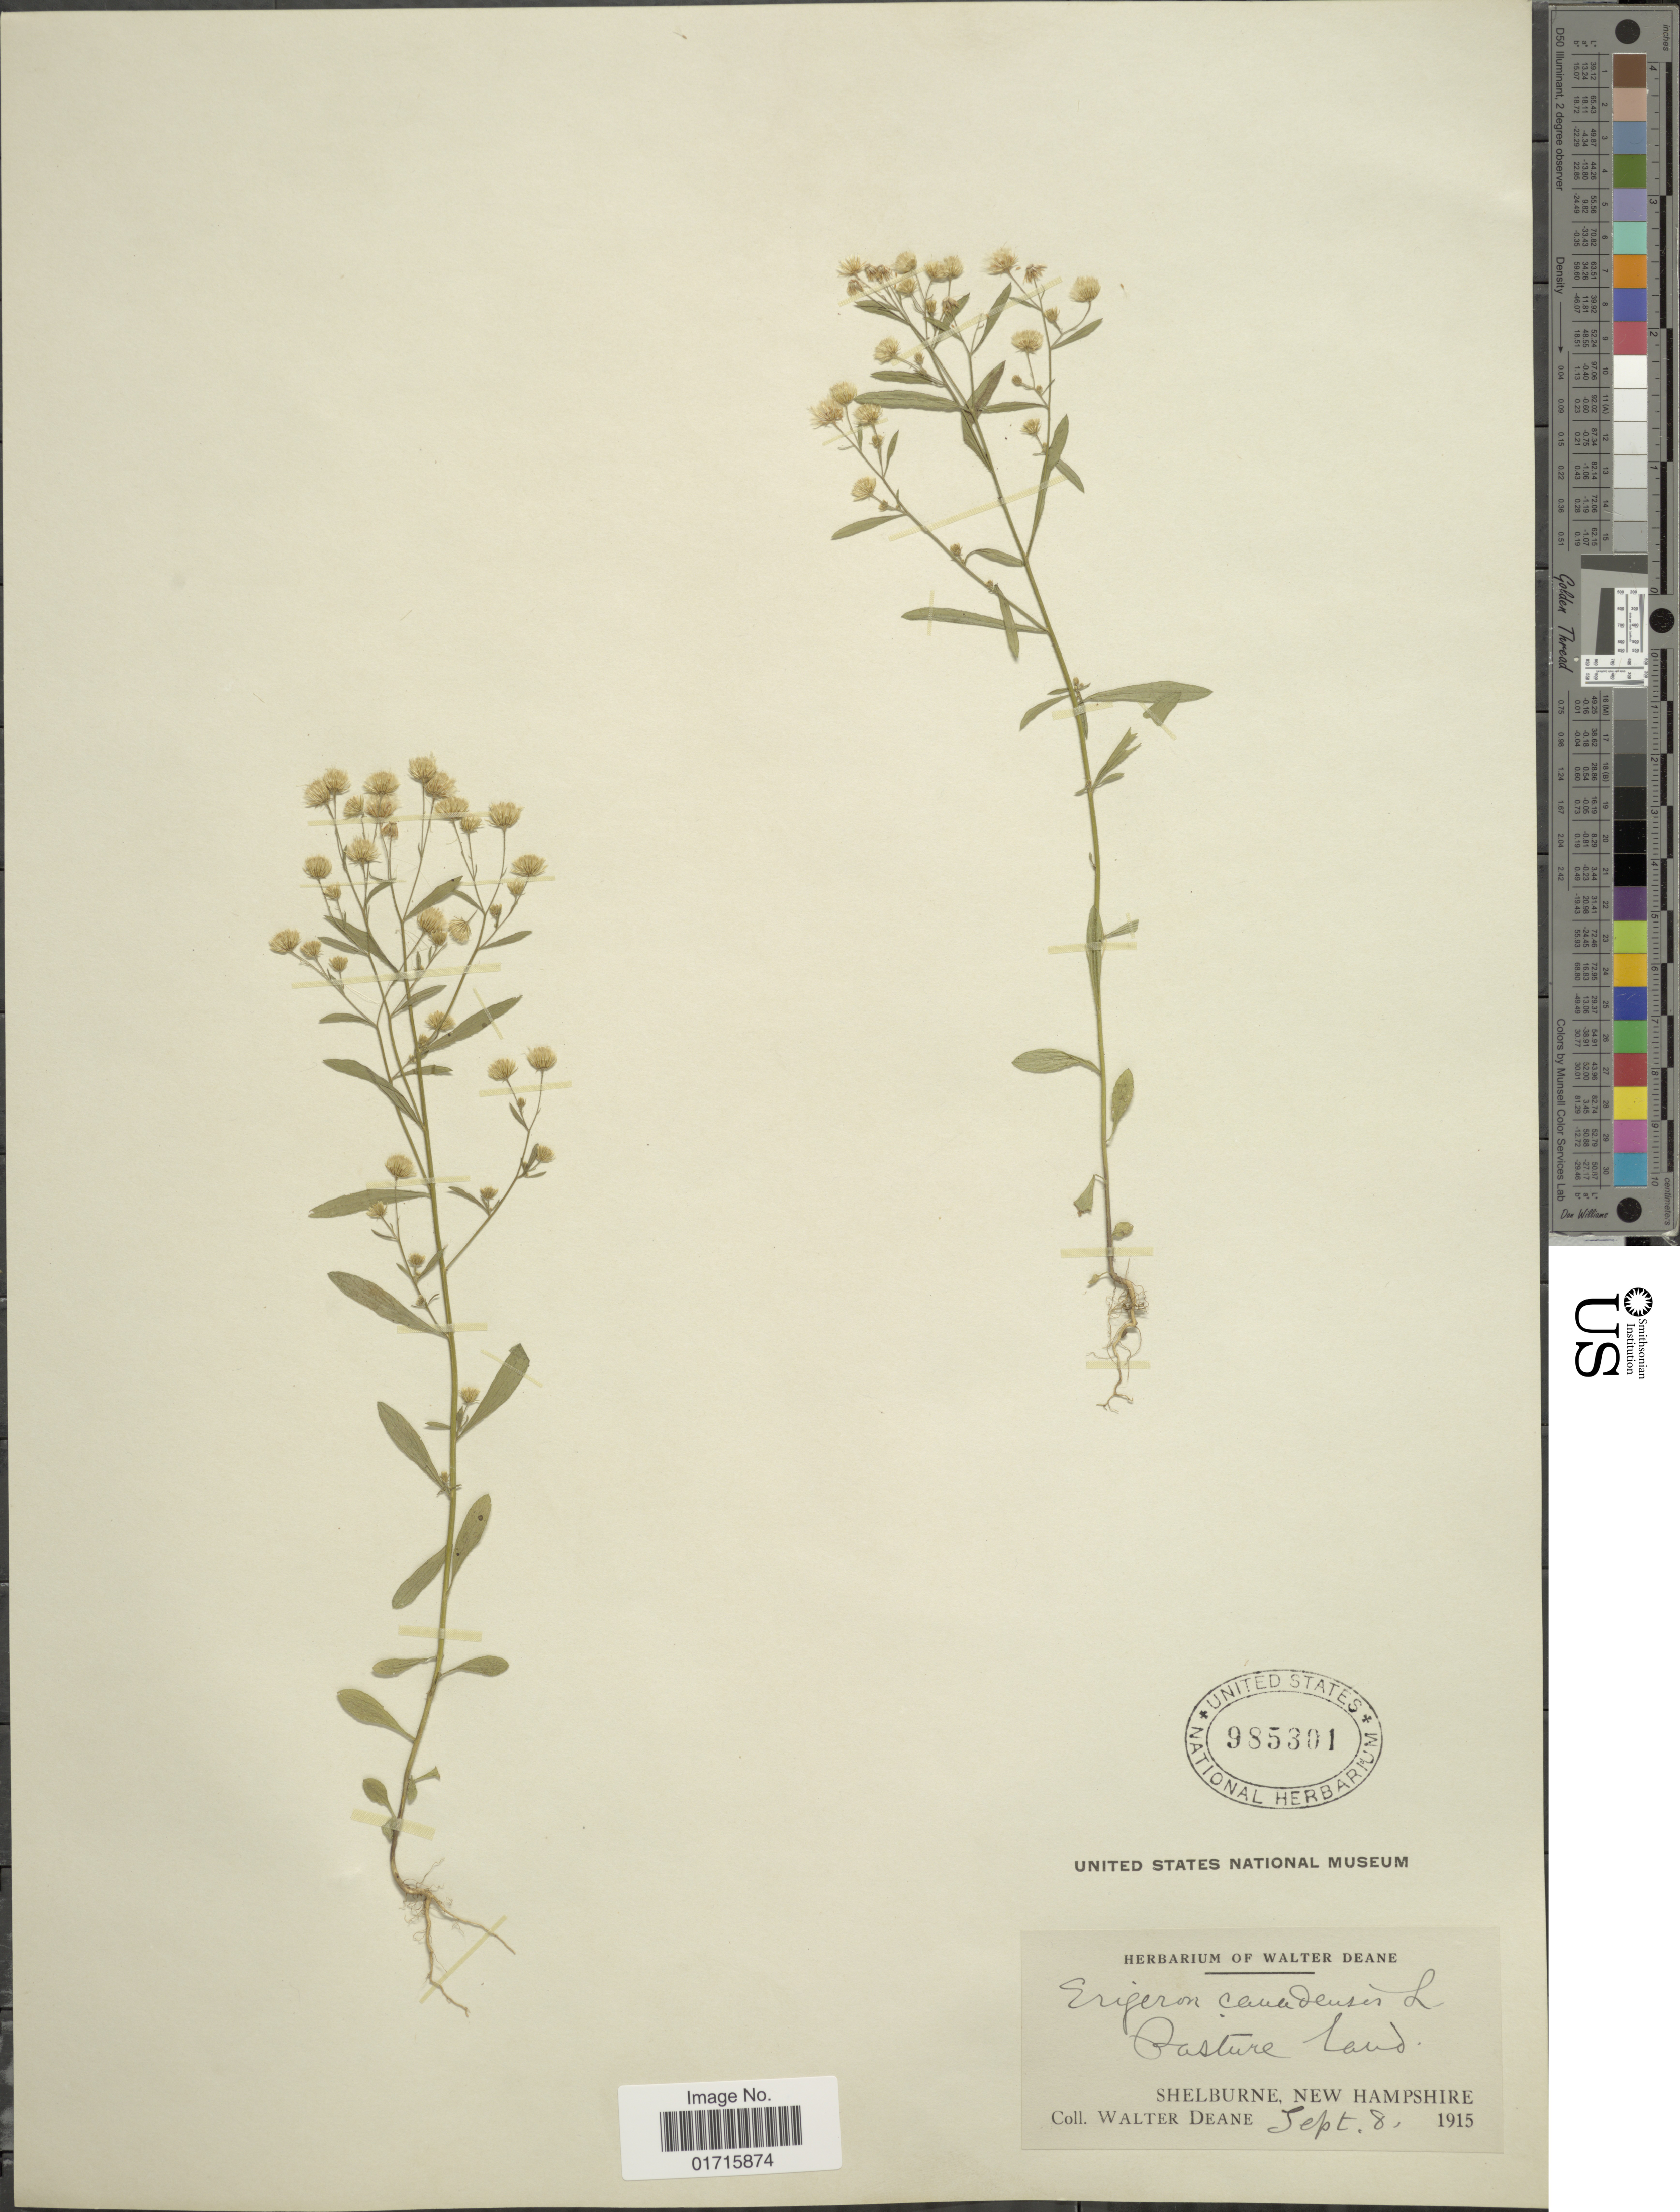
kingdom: Plantae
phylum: Tracheophyta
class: Magnoliopsida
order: Asterales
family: Asteraceae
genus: Conyza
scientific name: Conyza canadensis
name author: (L.) Cronq.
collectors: W. Deane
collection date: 1915-09-08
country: United States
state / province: New Hampshire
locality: Shelburne, New Hampshire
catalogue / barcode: US 985301